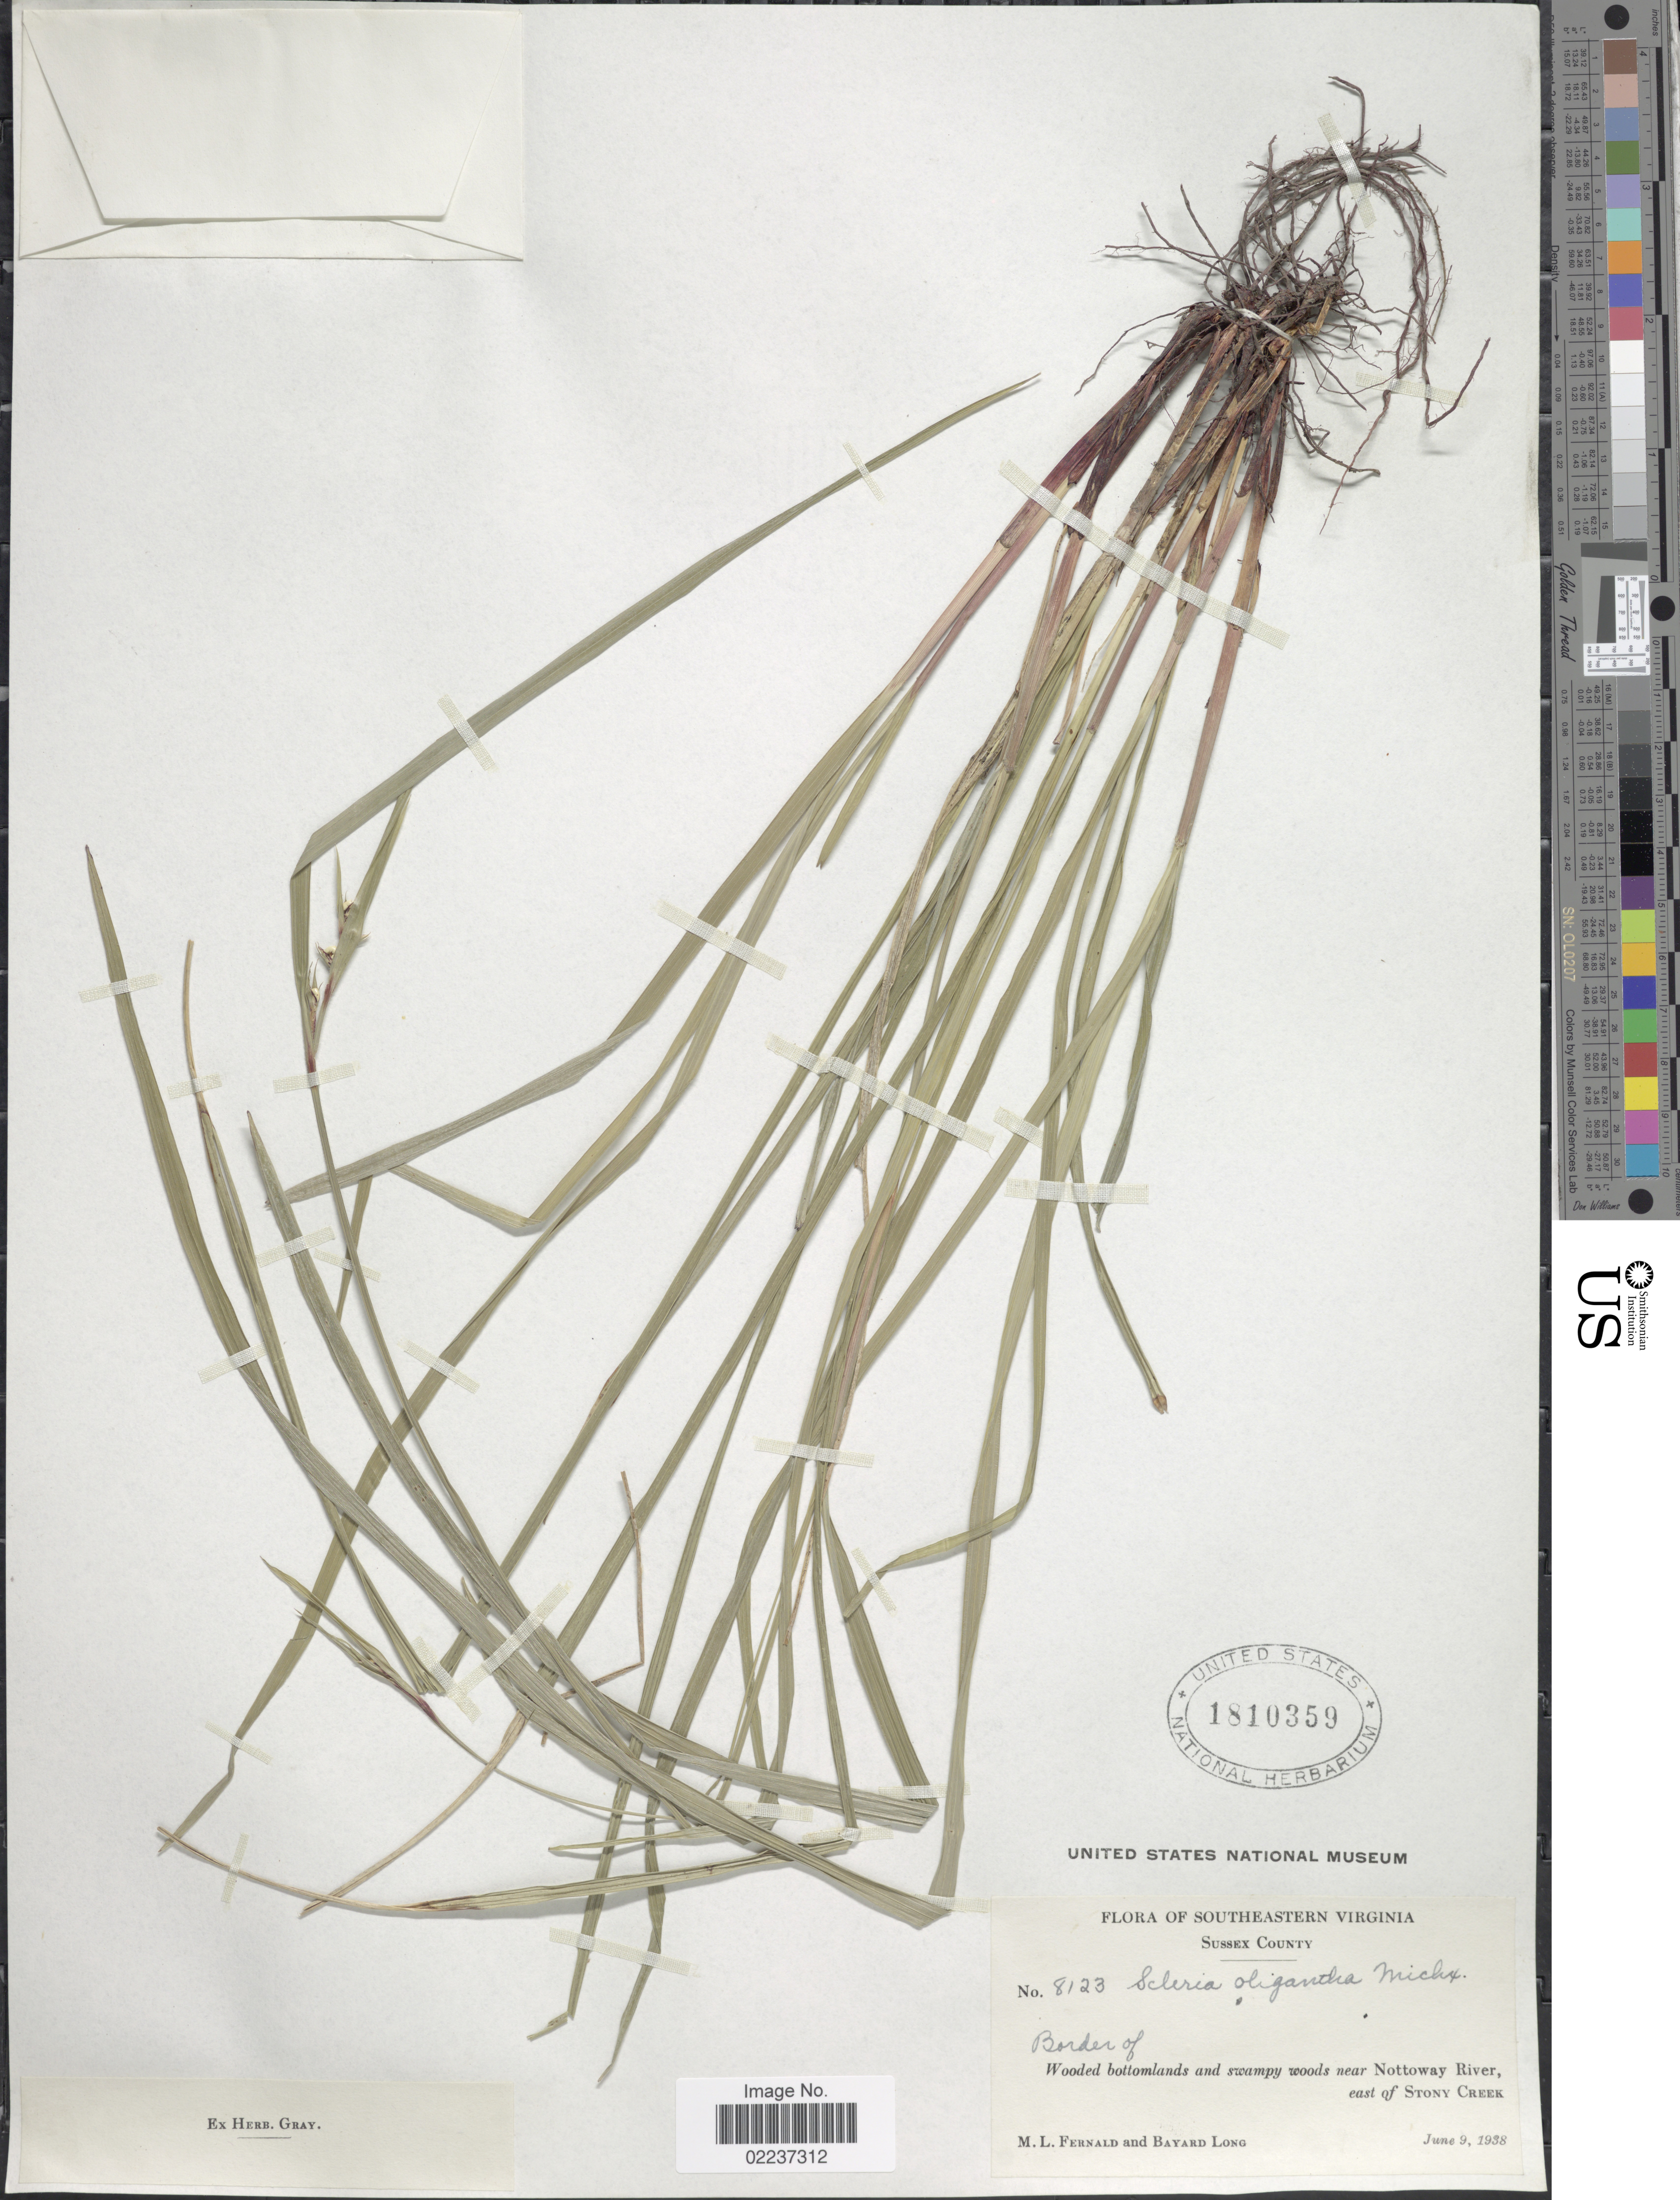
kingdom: Plantae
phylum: Tracheophyta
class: Liliopsida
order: Poales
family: Cyperaceae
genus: Scleria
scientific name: Scleria oligantha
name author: Michx.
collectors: M. L. Fernald & B. Long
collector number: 8123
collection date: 1938-06-09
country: United States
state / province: Virginia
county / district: Sussex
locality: Southeastern Virginia, Sussex County, Border of wooded bottomlands and swampy woods near Nottoway River, east of Stony Creek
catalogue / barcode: US 1810359